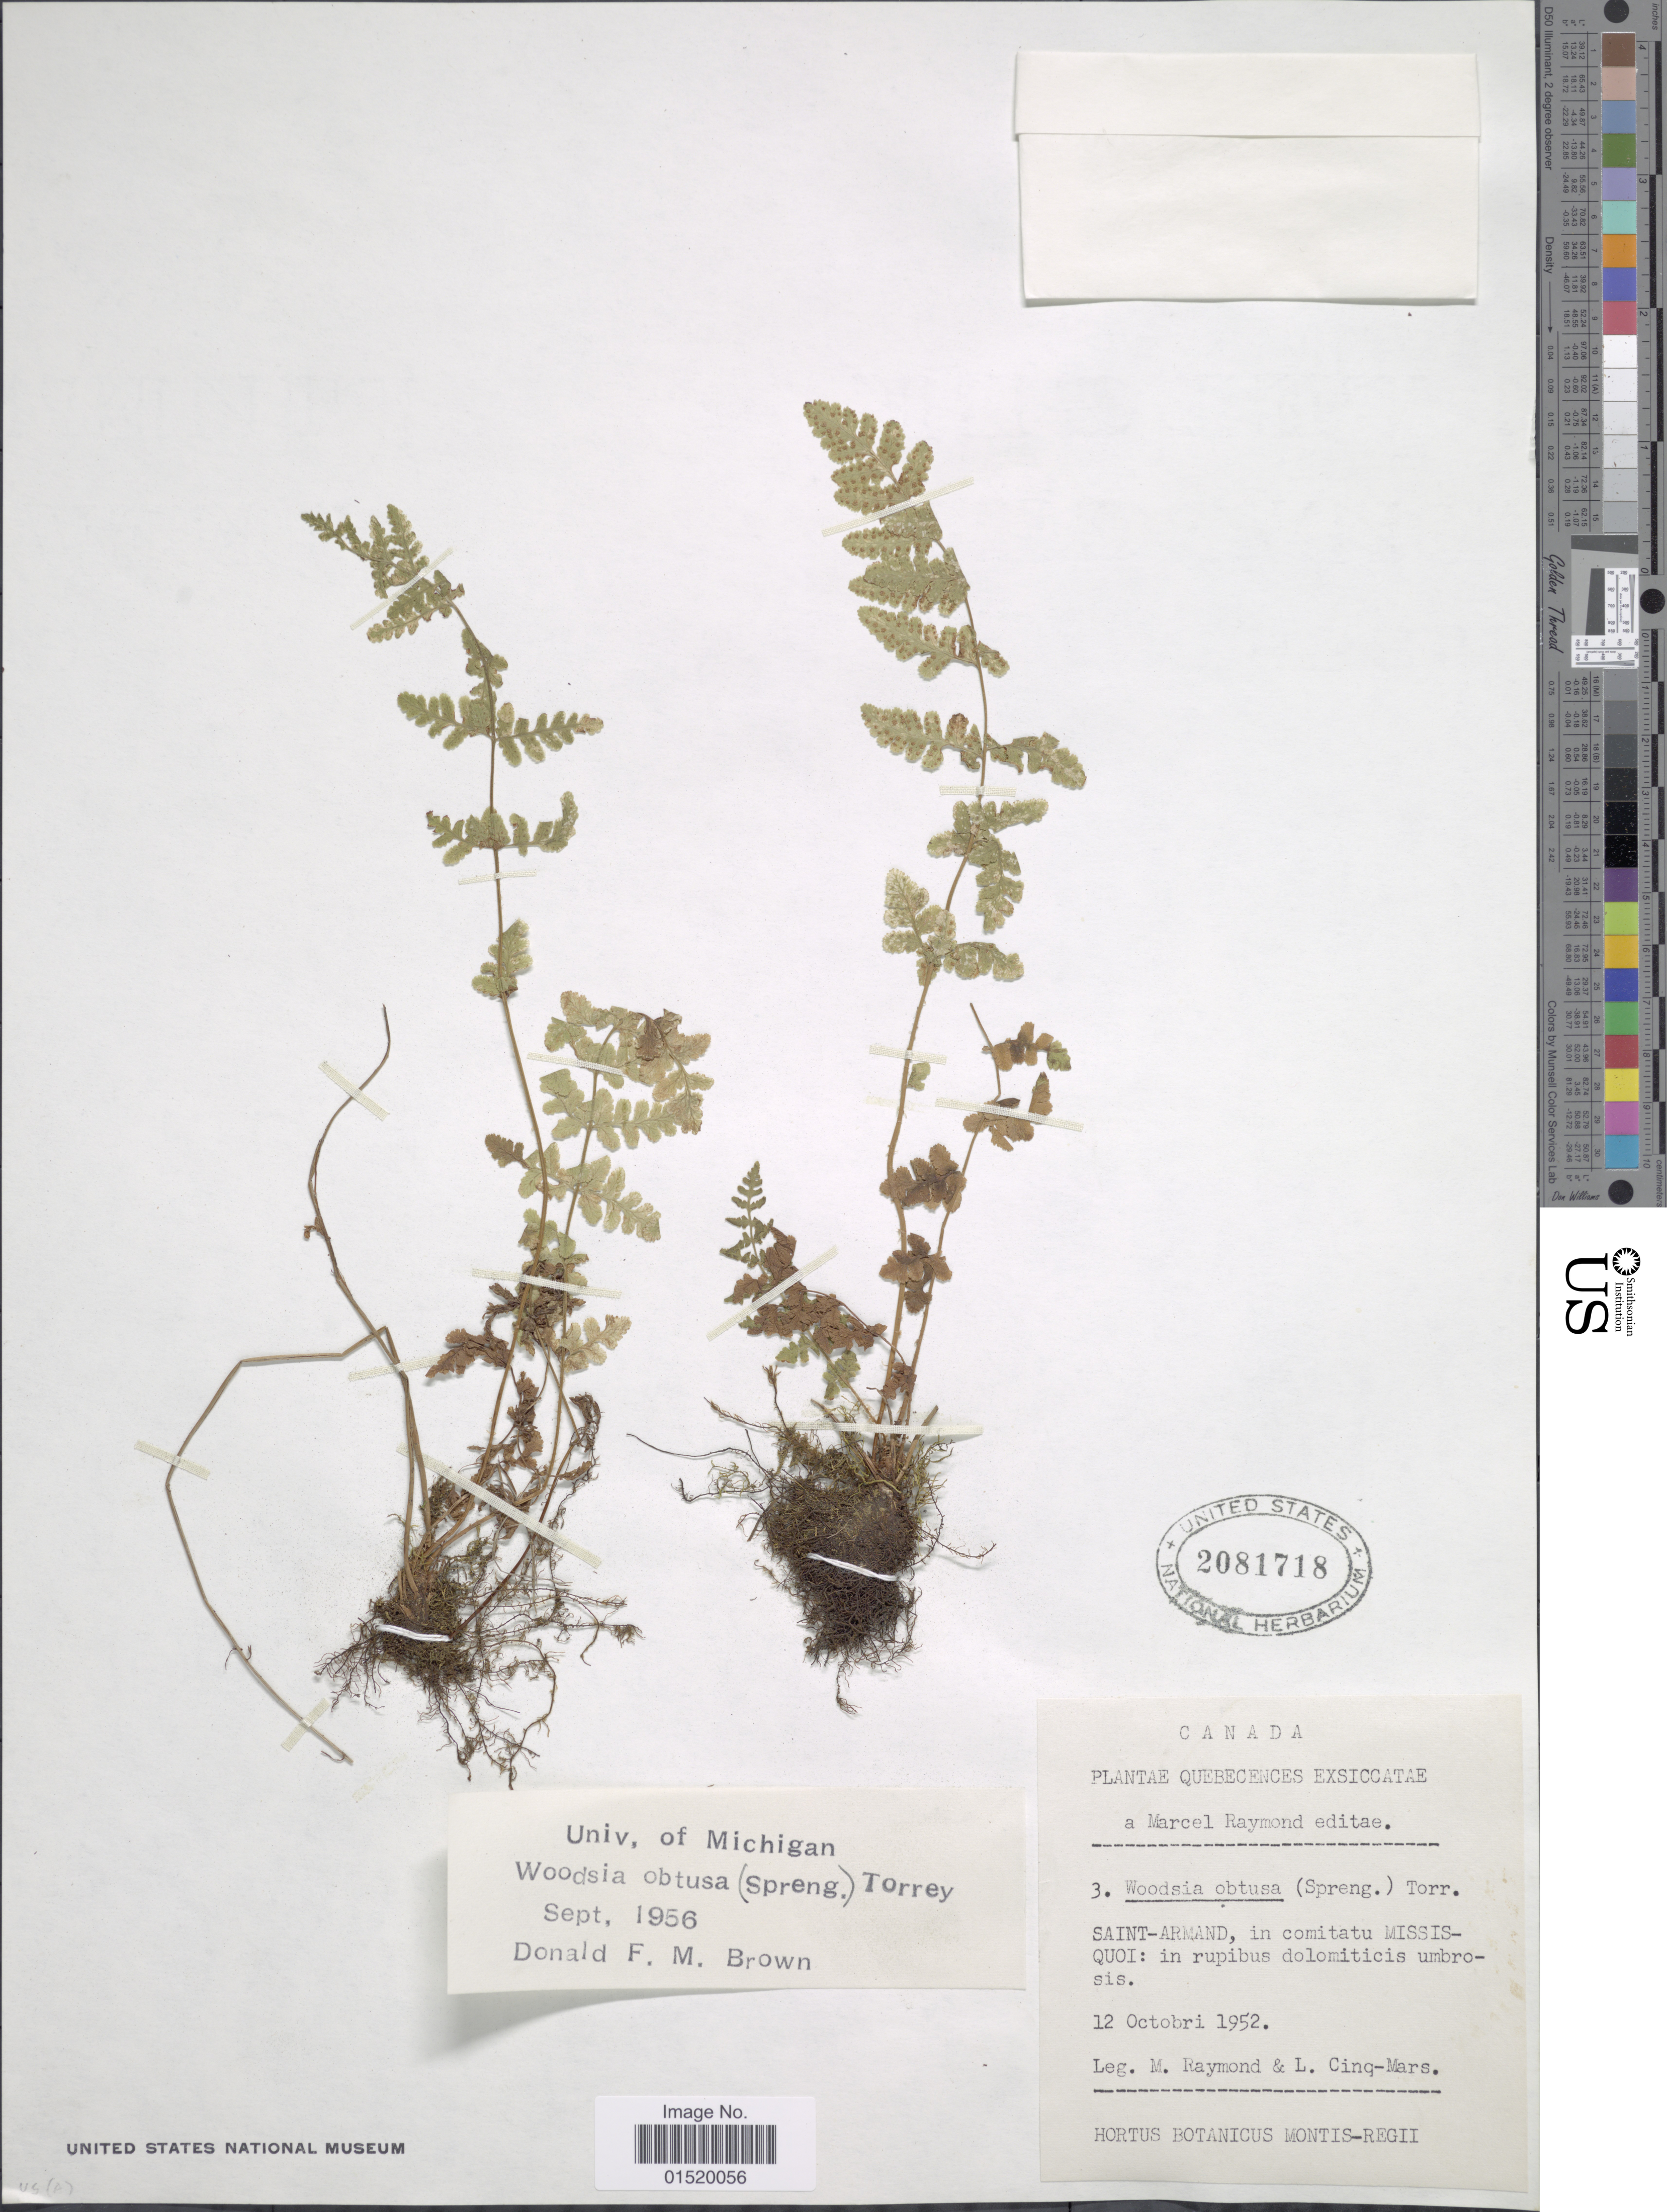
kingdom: Plantae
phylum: Tracheophyta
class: Polypodiopsida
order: Polypodiales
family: Woodsiaceae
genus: Woodsia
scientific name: Woodsia obtusa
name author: (Spreng.) Torr.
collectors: M. Raymond & L. Clinq-Mars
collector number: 3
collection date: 1952-10-12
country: Canada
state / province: Quebec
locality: Sain-Armand, in comitatu Missisquoi: in rupibus dolomiticis umbrosis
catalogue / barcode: US 2081718